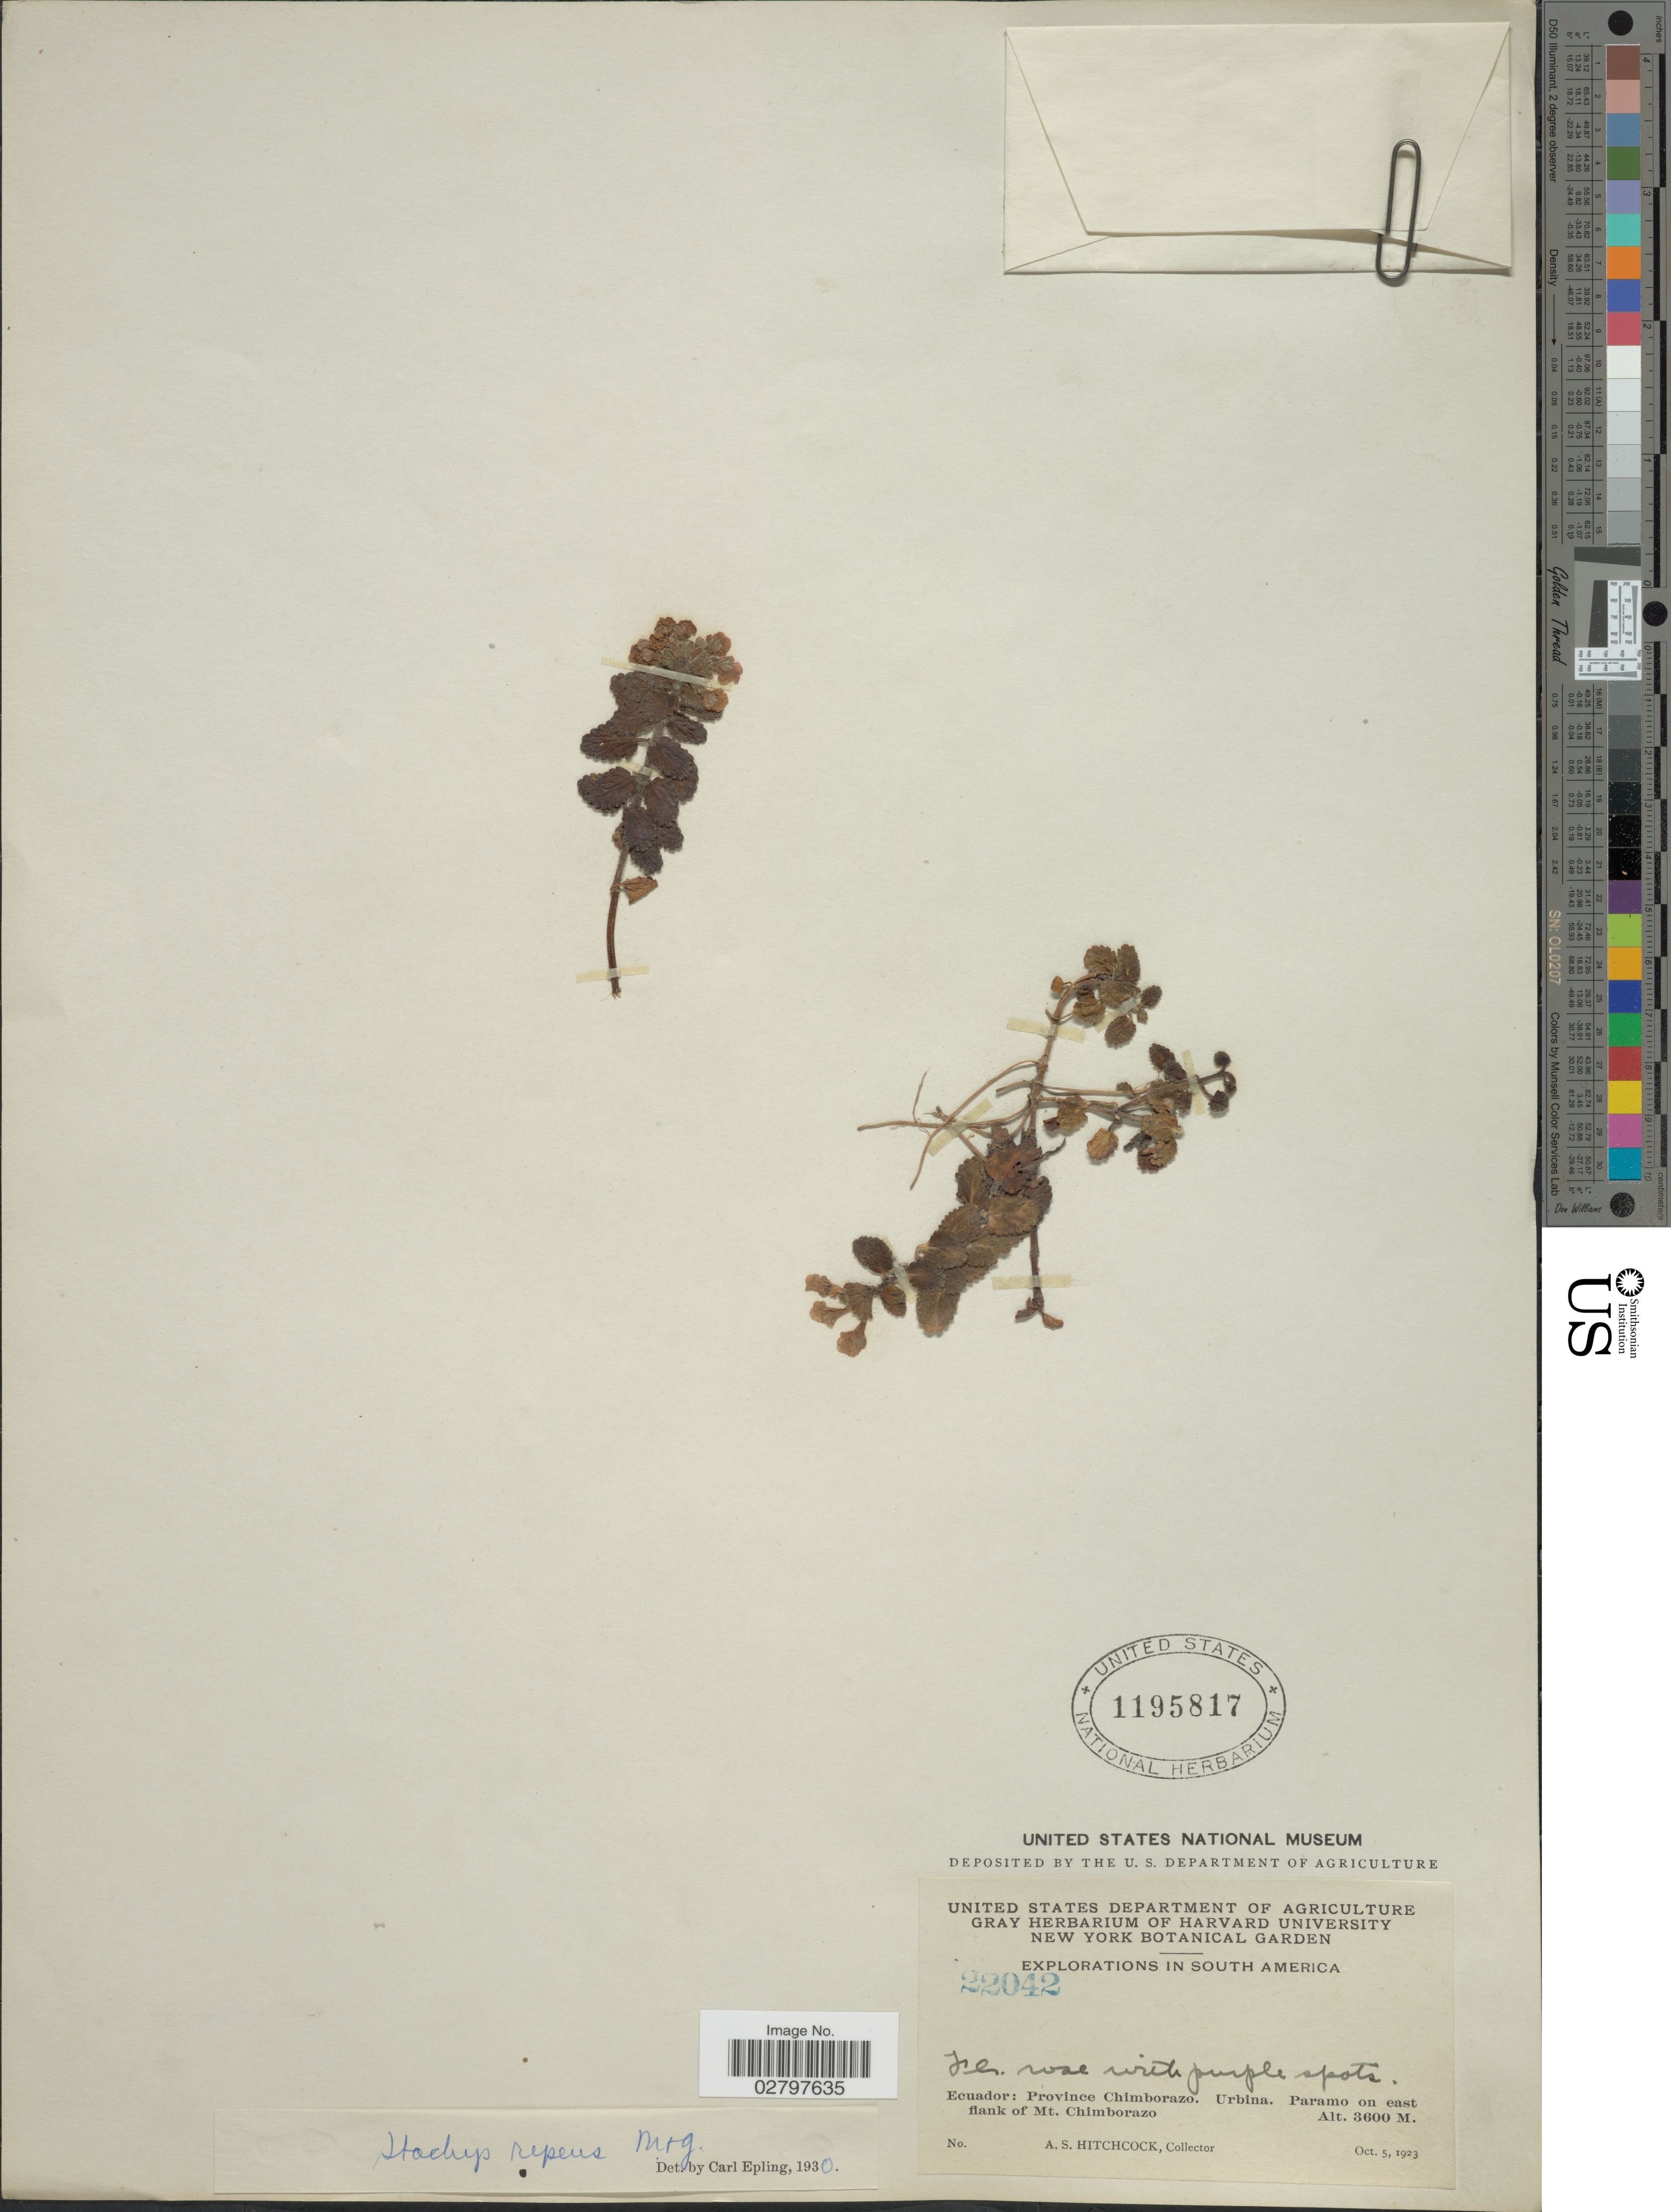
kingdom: Plantae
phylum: Tracheophyta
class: Magnoliopsida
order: Lamiales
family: Lamiaceae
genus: Stachys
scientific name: Stachys repens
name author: Schur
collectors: A. S. Hitchcock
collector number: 22042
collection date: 1923-10-05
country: Ecuador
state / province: Chimborazo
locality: Urbina, Paramo on east flank of Mt. Chimborazo.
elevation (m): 3600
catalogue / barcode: US 1195817